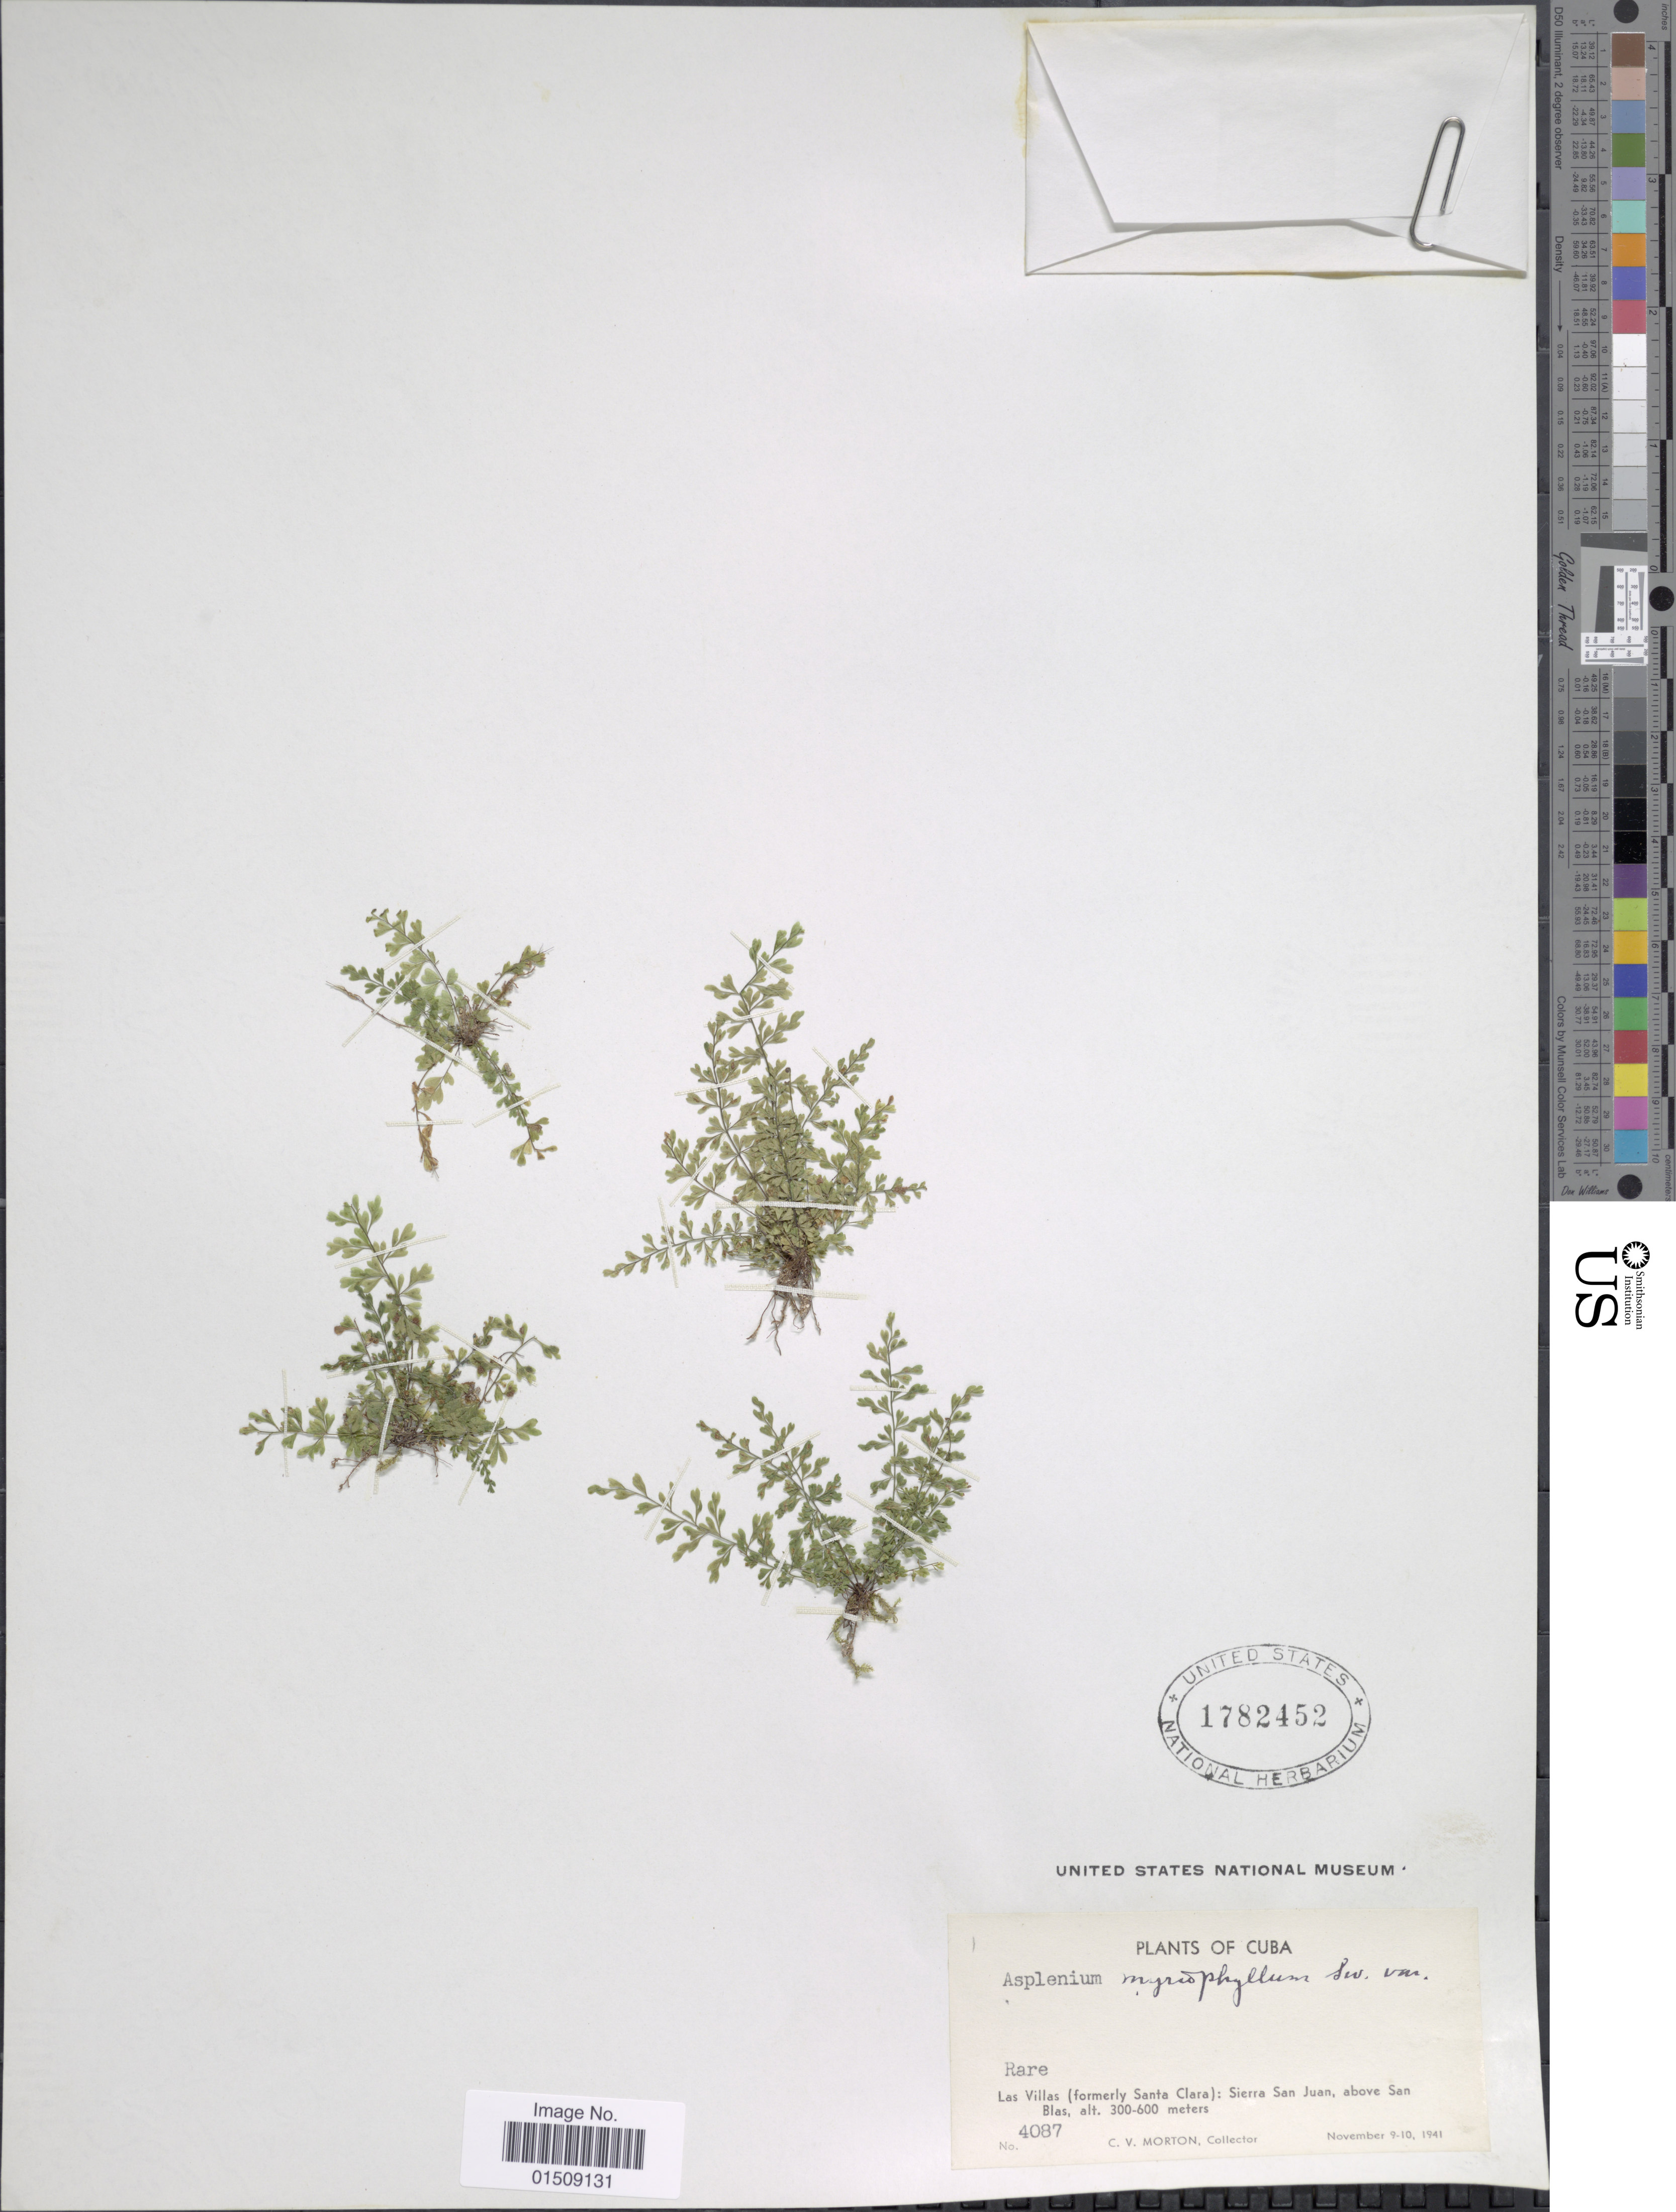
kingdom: Plantae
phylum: Tracheophyta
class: Polypodiopsida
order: Polypodiales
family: Aspleniaceae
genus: Asplenium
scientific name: Asplenium myriophyllum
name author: (Sw.) C. Presl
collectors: C. V. Morton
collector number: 4087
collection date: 1941-11-09/1941-11-10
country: Cuba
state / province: Las Villas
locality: Las Villas (formerly Santa Clara): Sierra San Juan, above San Blas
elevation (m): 300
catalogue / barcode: US 1782452